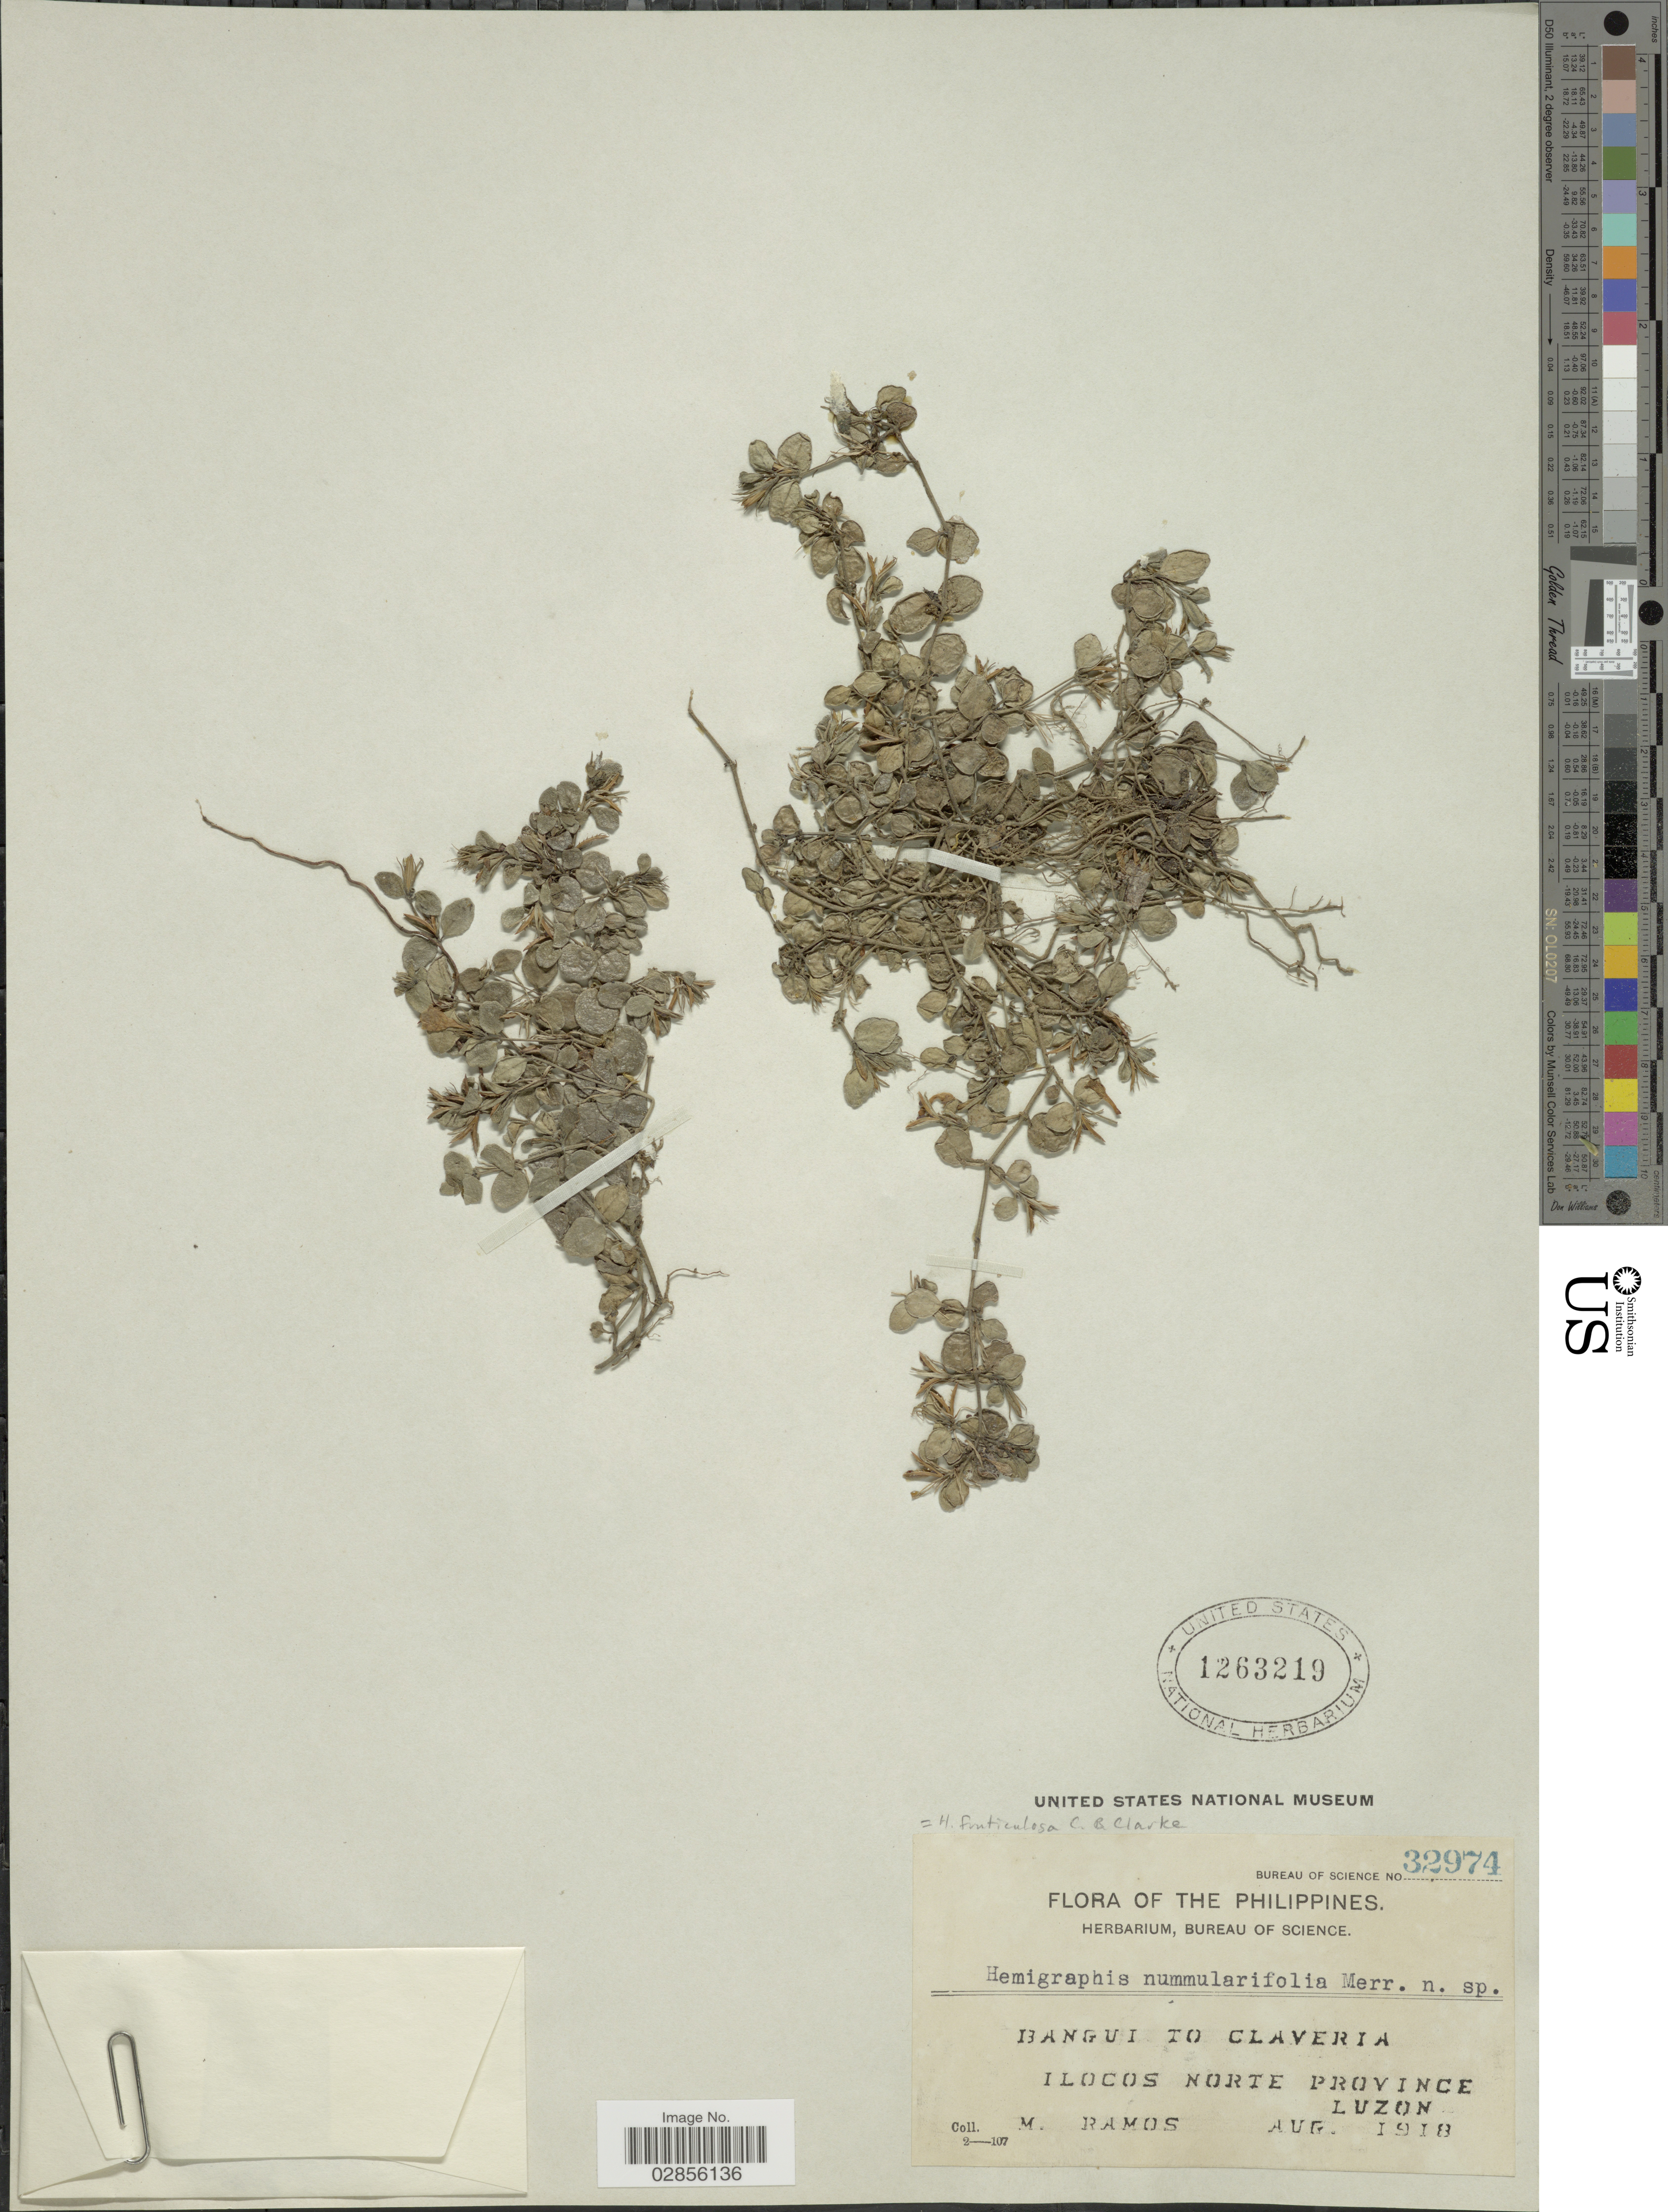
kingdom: Plantae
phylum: Tracheophyta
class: Magnoliopsida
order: Lamiales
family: Acanthaceae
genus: Hemigraphis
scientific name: Hemigraphis fruticulosa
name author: C.B. Clarke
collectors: M. Ramos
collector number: Bureau of Science 32974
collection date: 1918-08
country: Philippines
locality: Bangui to Claveria. Ilocos Norte Province Luzon.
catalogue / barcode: US 1263219